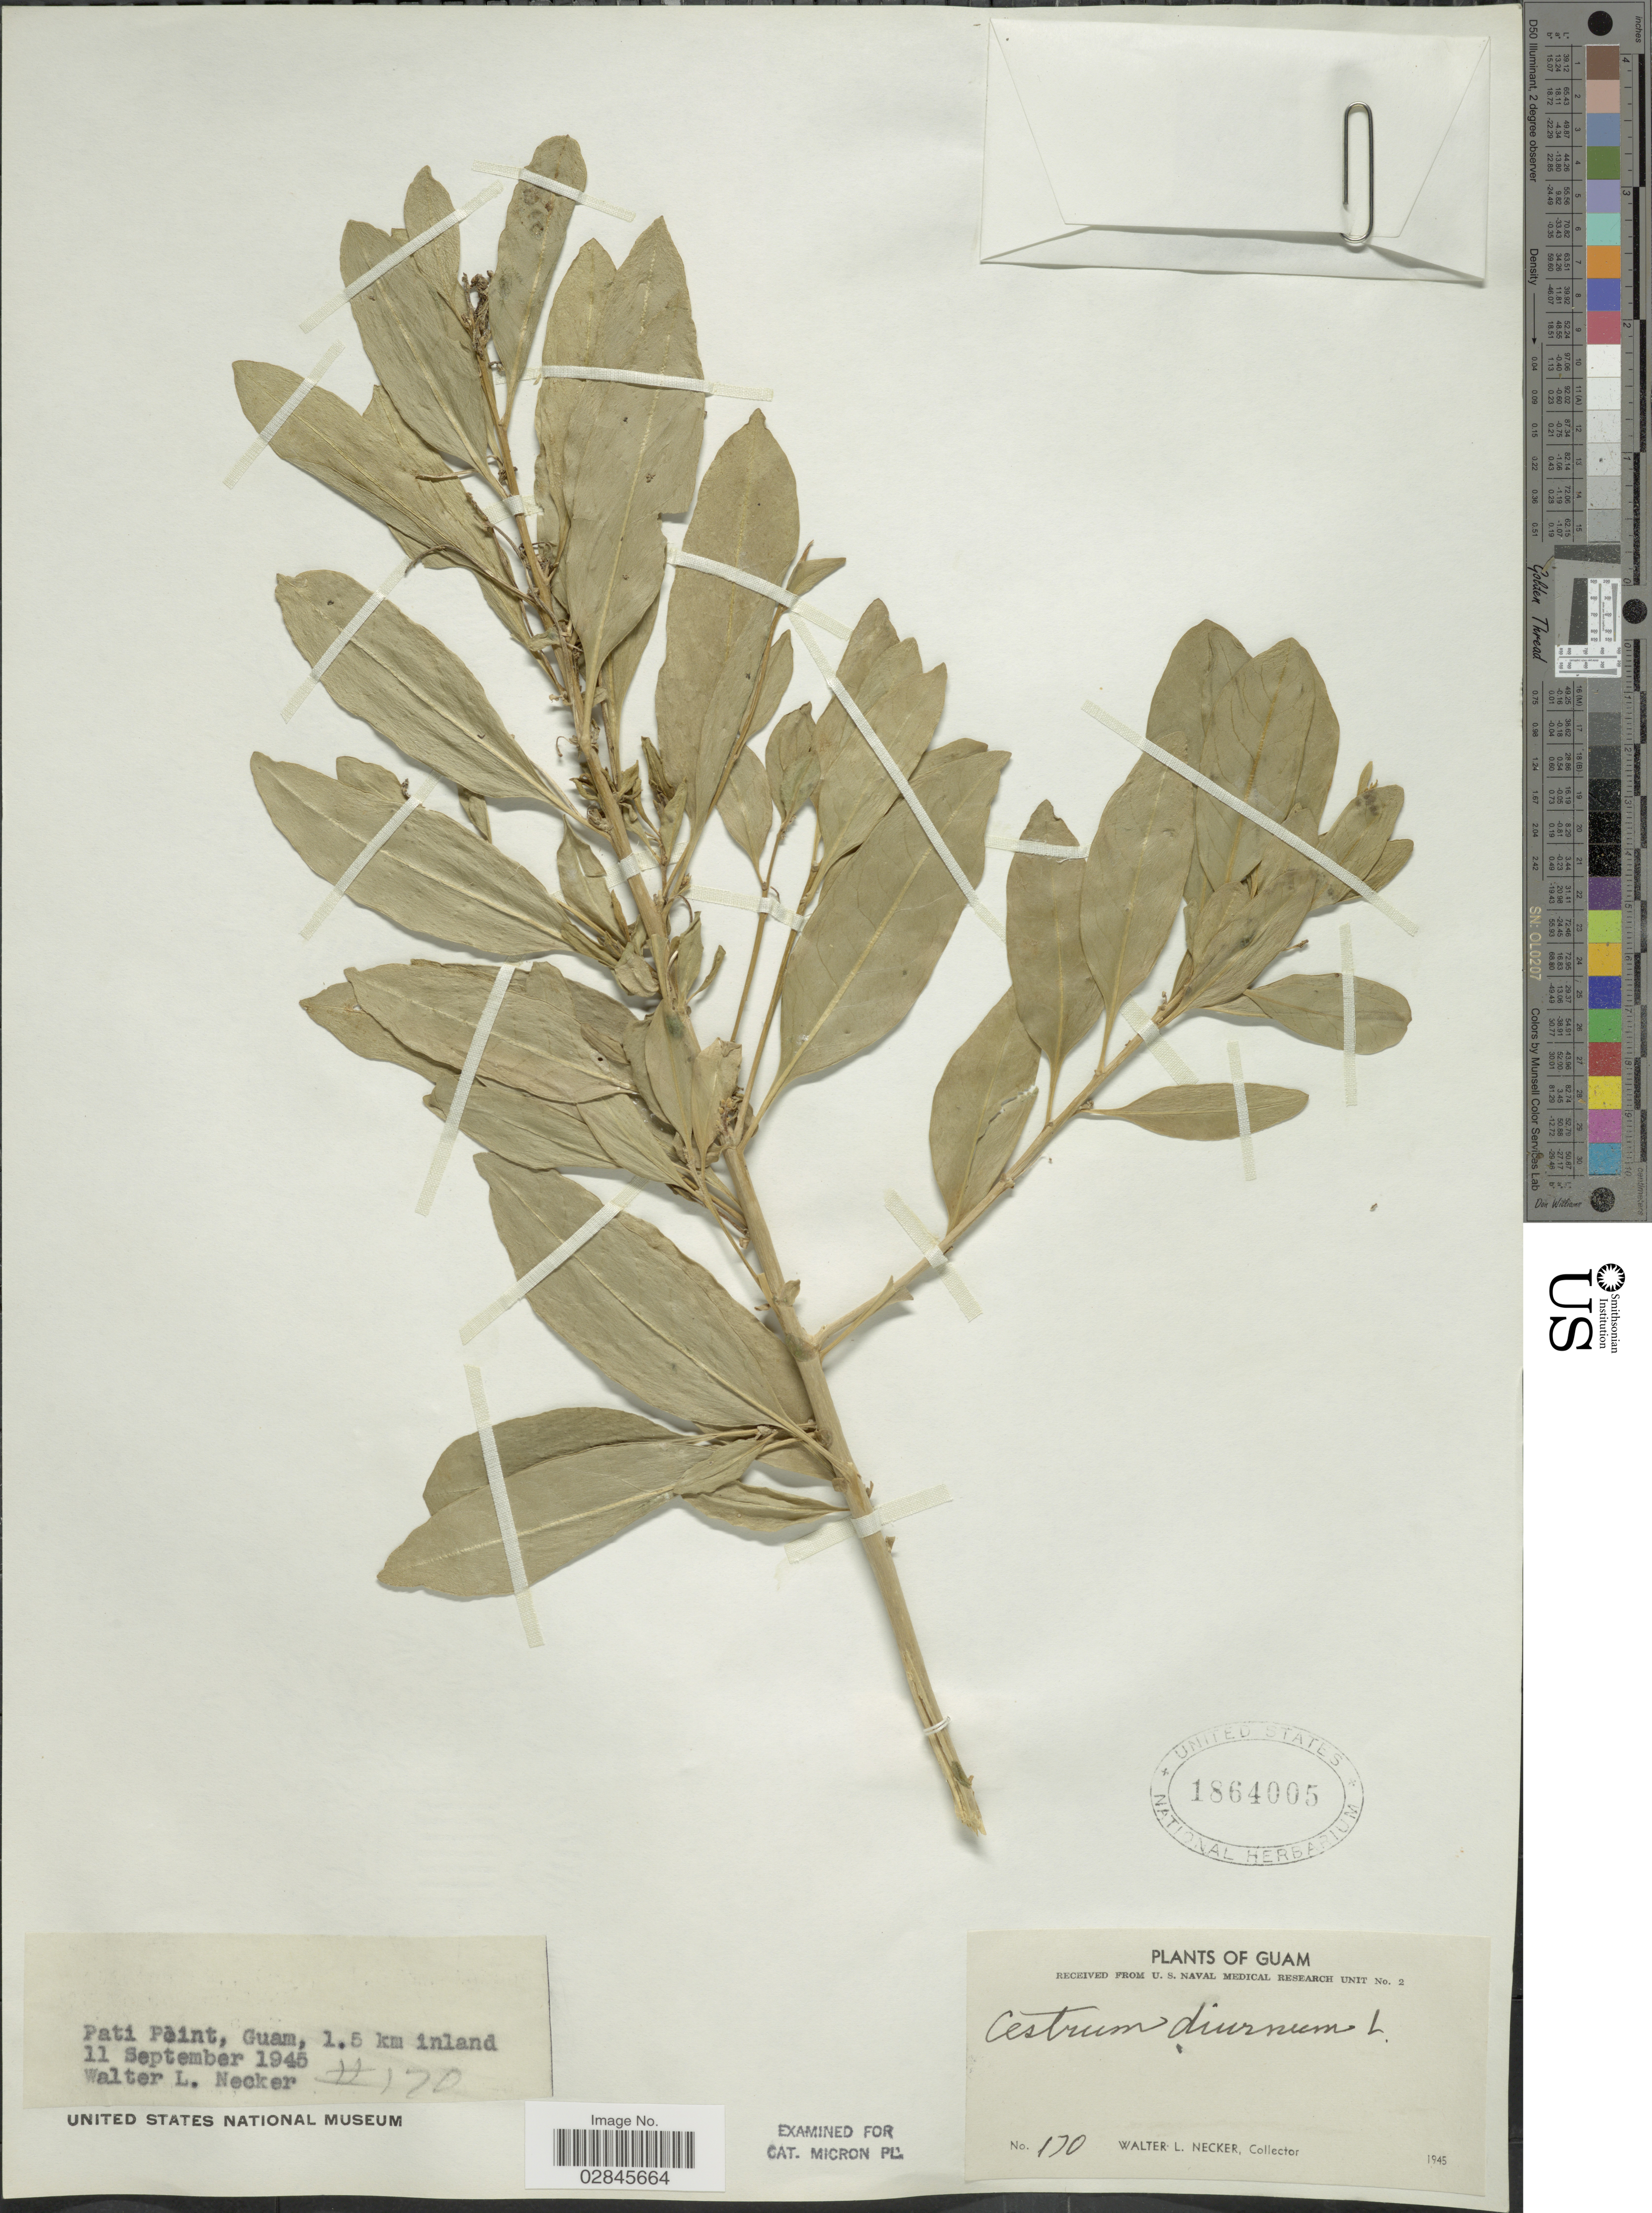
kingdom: Plantae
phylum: Tracheophyta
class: Magnoliopsida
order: Solanales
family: Solanaceae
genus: Cestrum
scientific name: Cestrum diurnum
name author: L.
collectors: W. L. Necker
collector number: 170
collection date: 1945-09-11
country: Guam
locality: Pati Point, 1.5 km inland.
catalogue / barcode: US 1864005